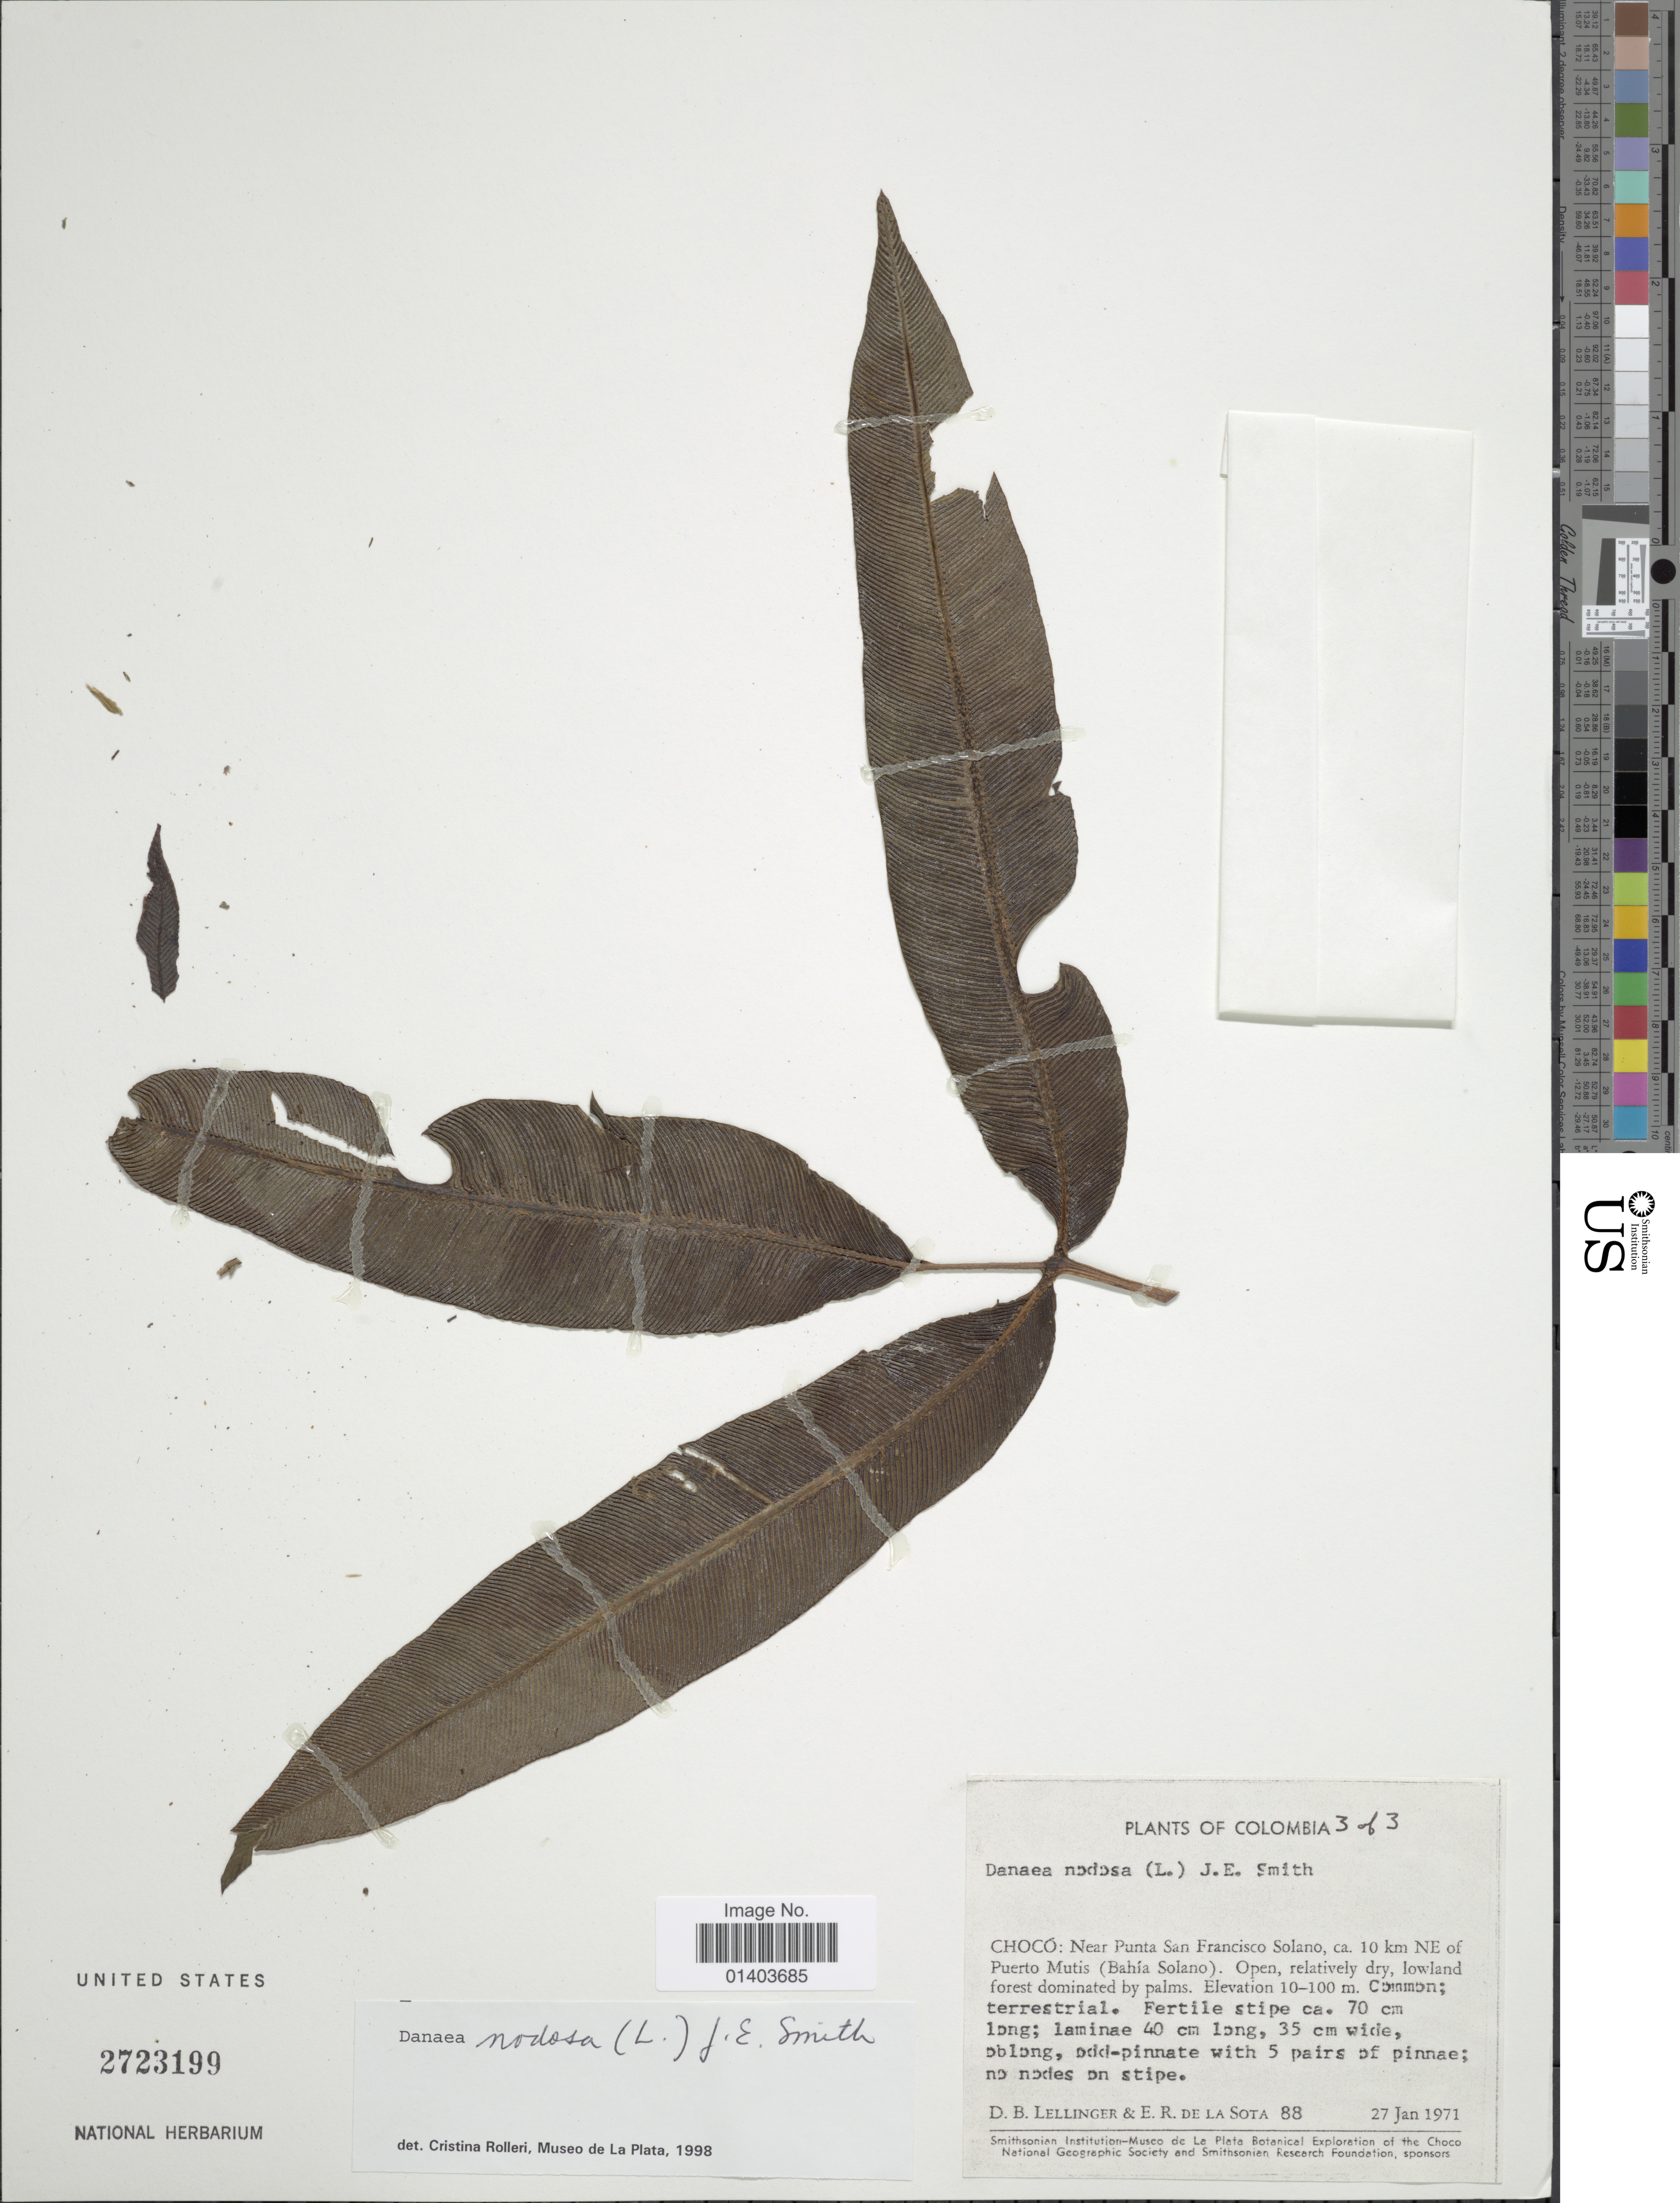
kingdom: Plantae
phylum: Tracheophyta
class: Polypodiopsida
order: Marattiales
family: Marattiaceae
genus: Danaea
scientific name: Danaea nodosa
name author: (L.) Sm.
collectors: D. B. Lellinger & E. R. de la Sota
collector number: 88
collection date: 1971-01-27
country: Colombia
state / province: Chocó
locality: Near Punta San Francisco Solano, ca. 10 km NE of Puerto Mutis (Bahia Solano)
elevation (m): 10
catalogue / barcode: US 2723199